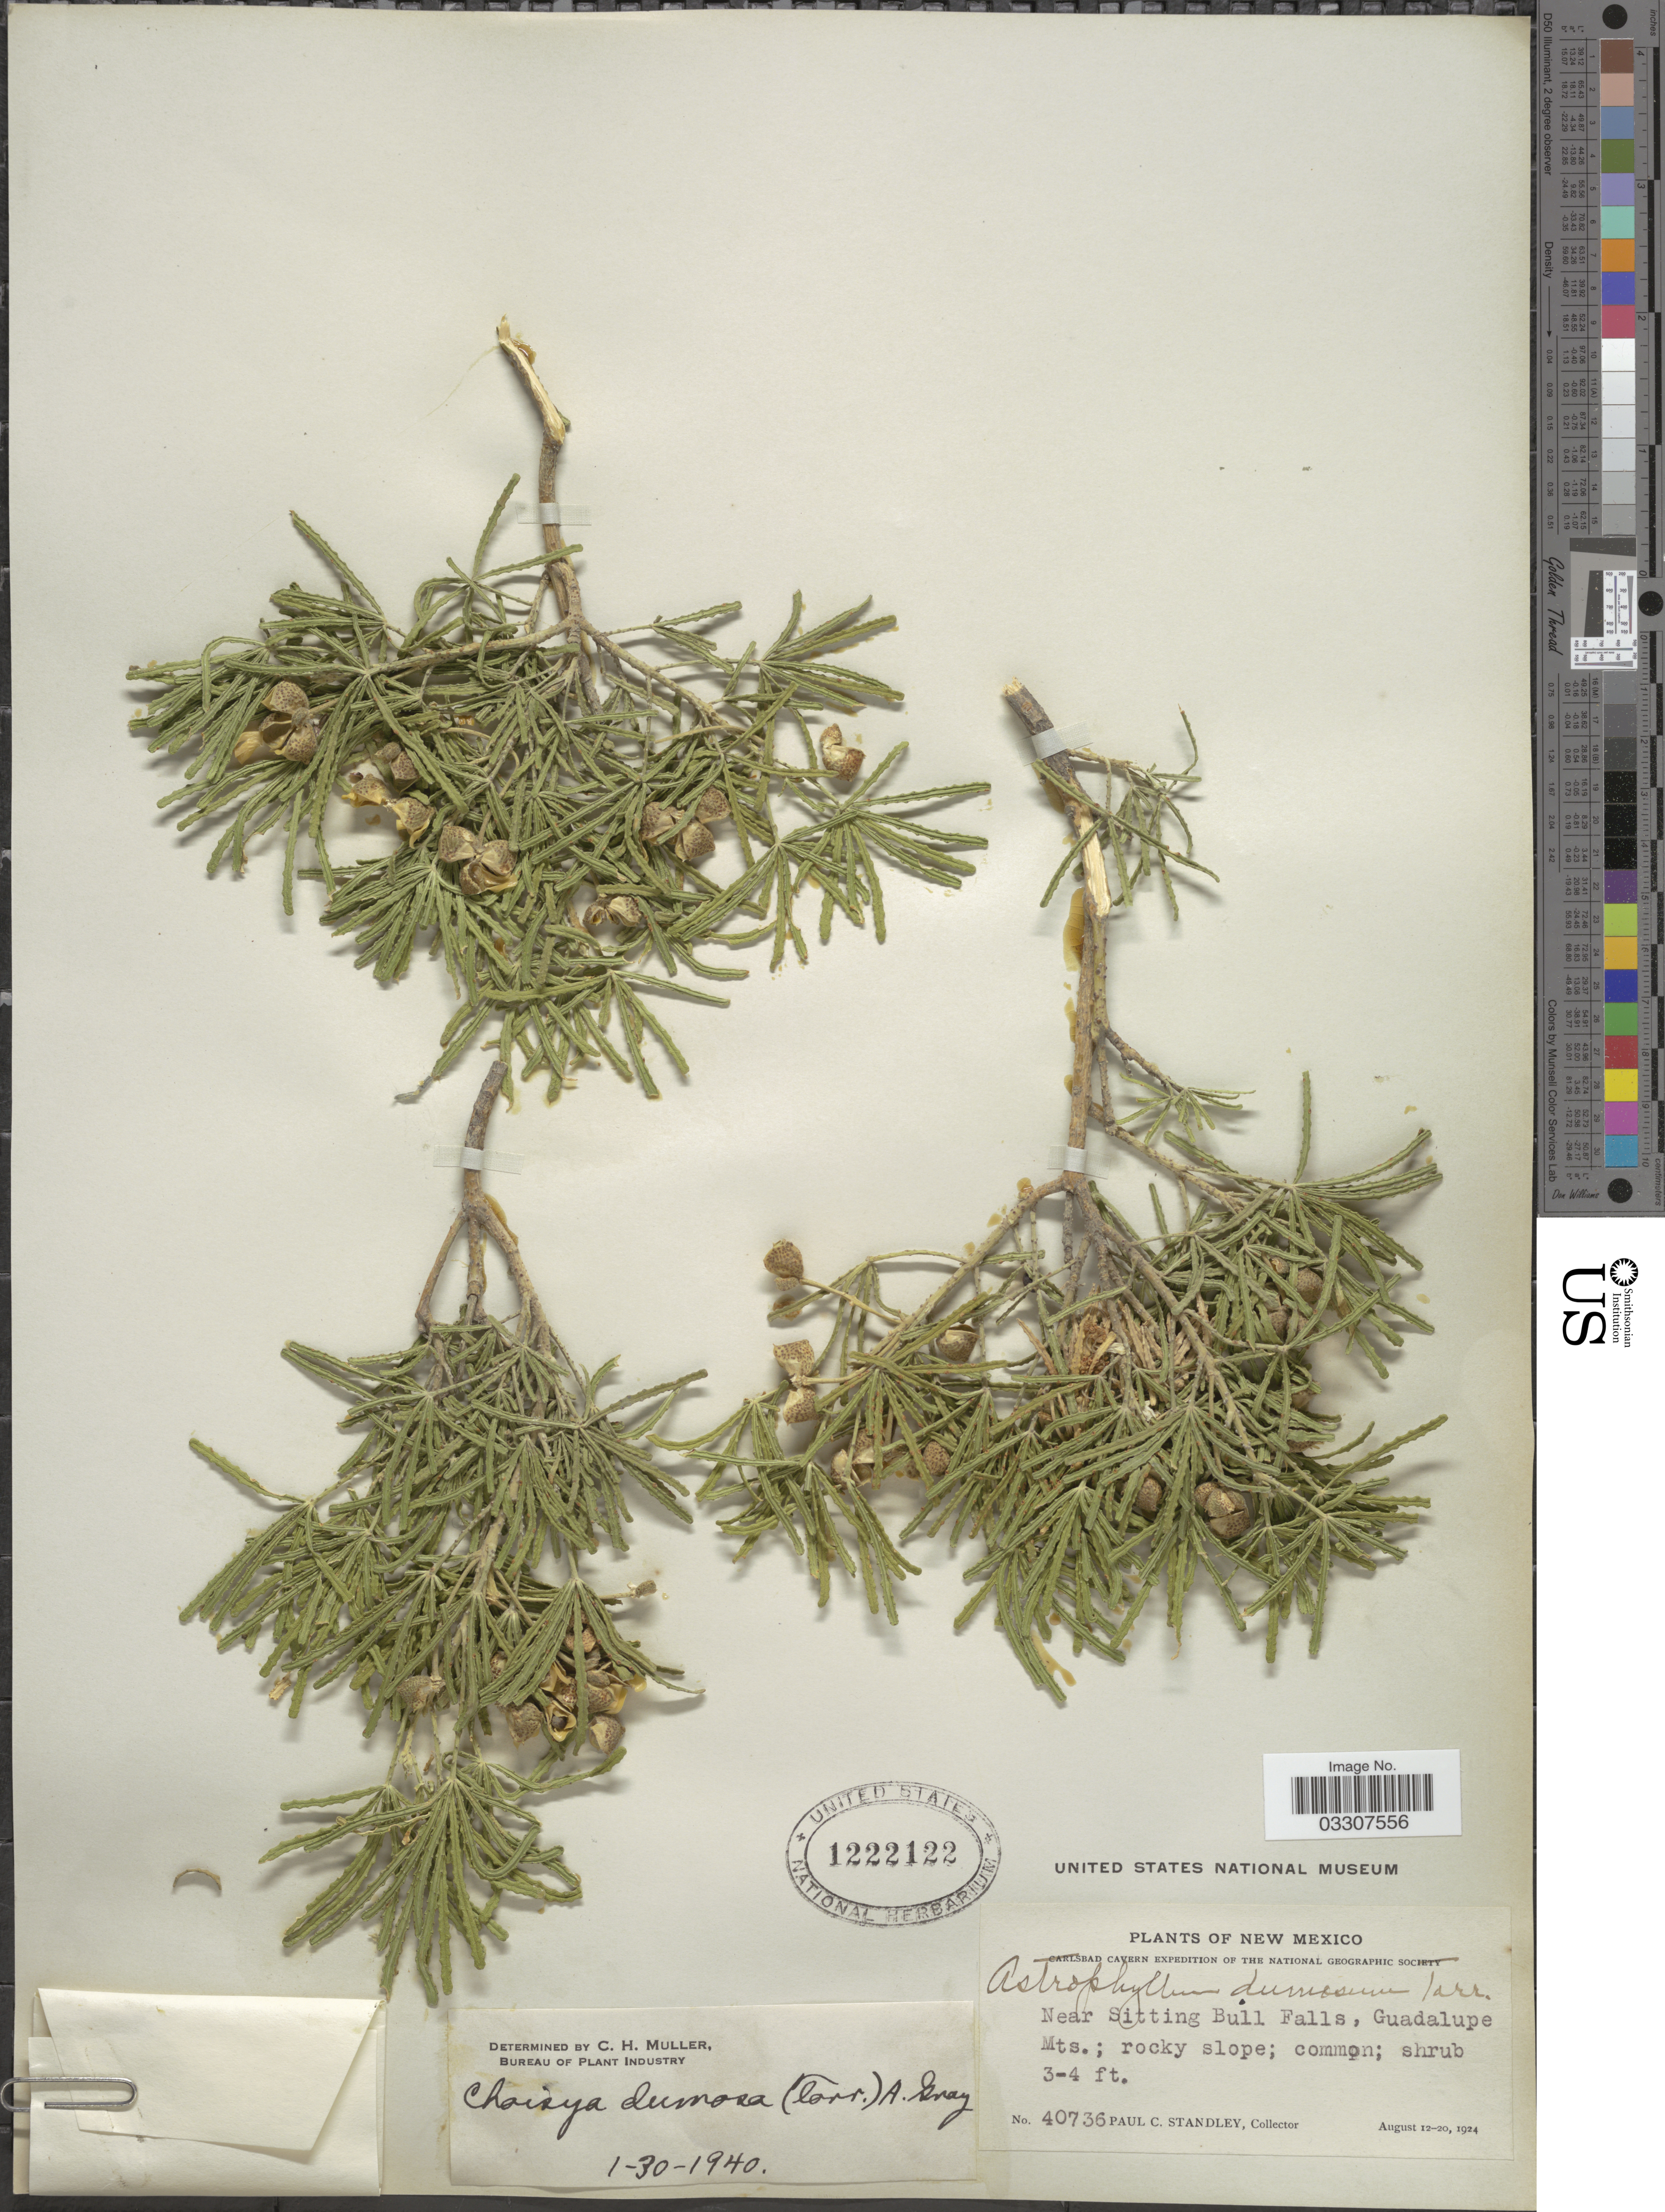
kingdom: Plantae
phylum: Tracheophyta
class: Magnoliopsida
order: Sapindales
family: Rutaceae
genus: Choisya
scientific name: Choisya dumosa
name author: A. Gray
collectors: P. C. Standley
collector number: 40736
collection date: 1924-08-12/1924-08-20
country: United States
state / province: New Mexico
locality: Near Sitting Bull Falls, Guadalupe Mts.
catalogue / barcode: US 1222122